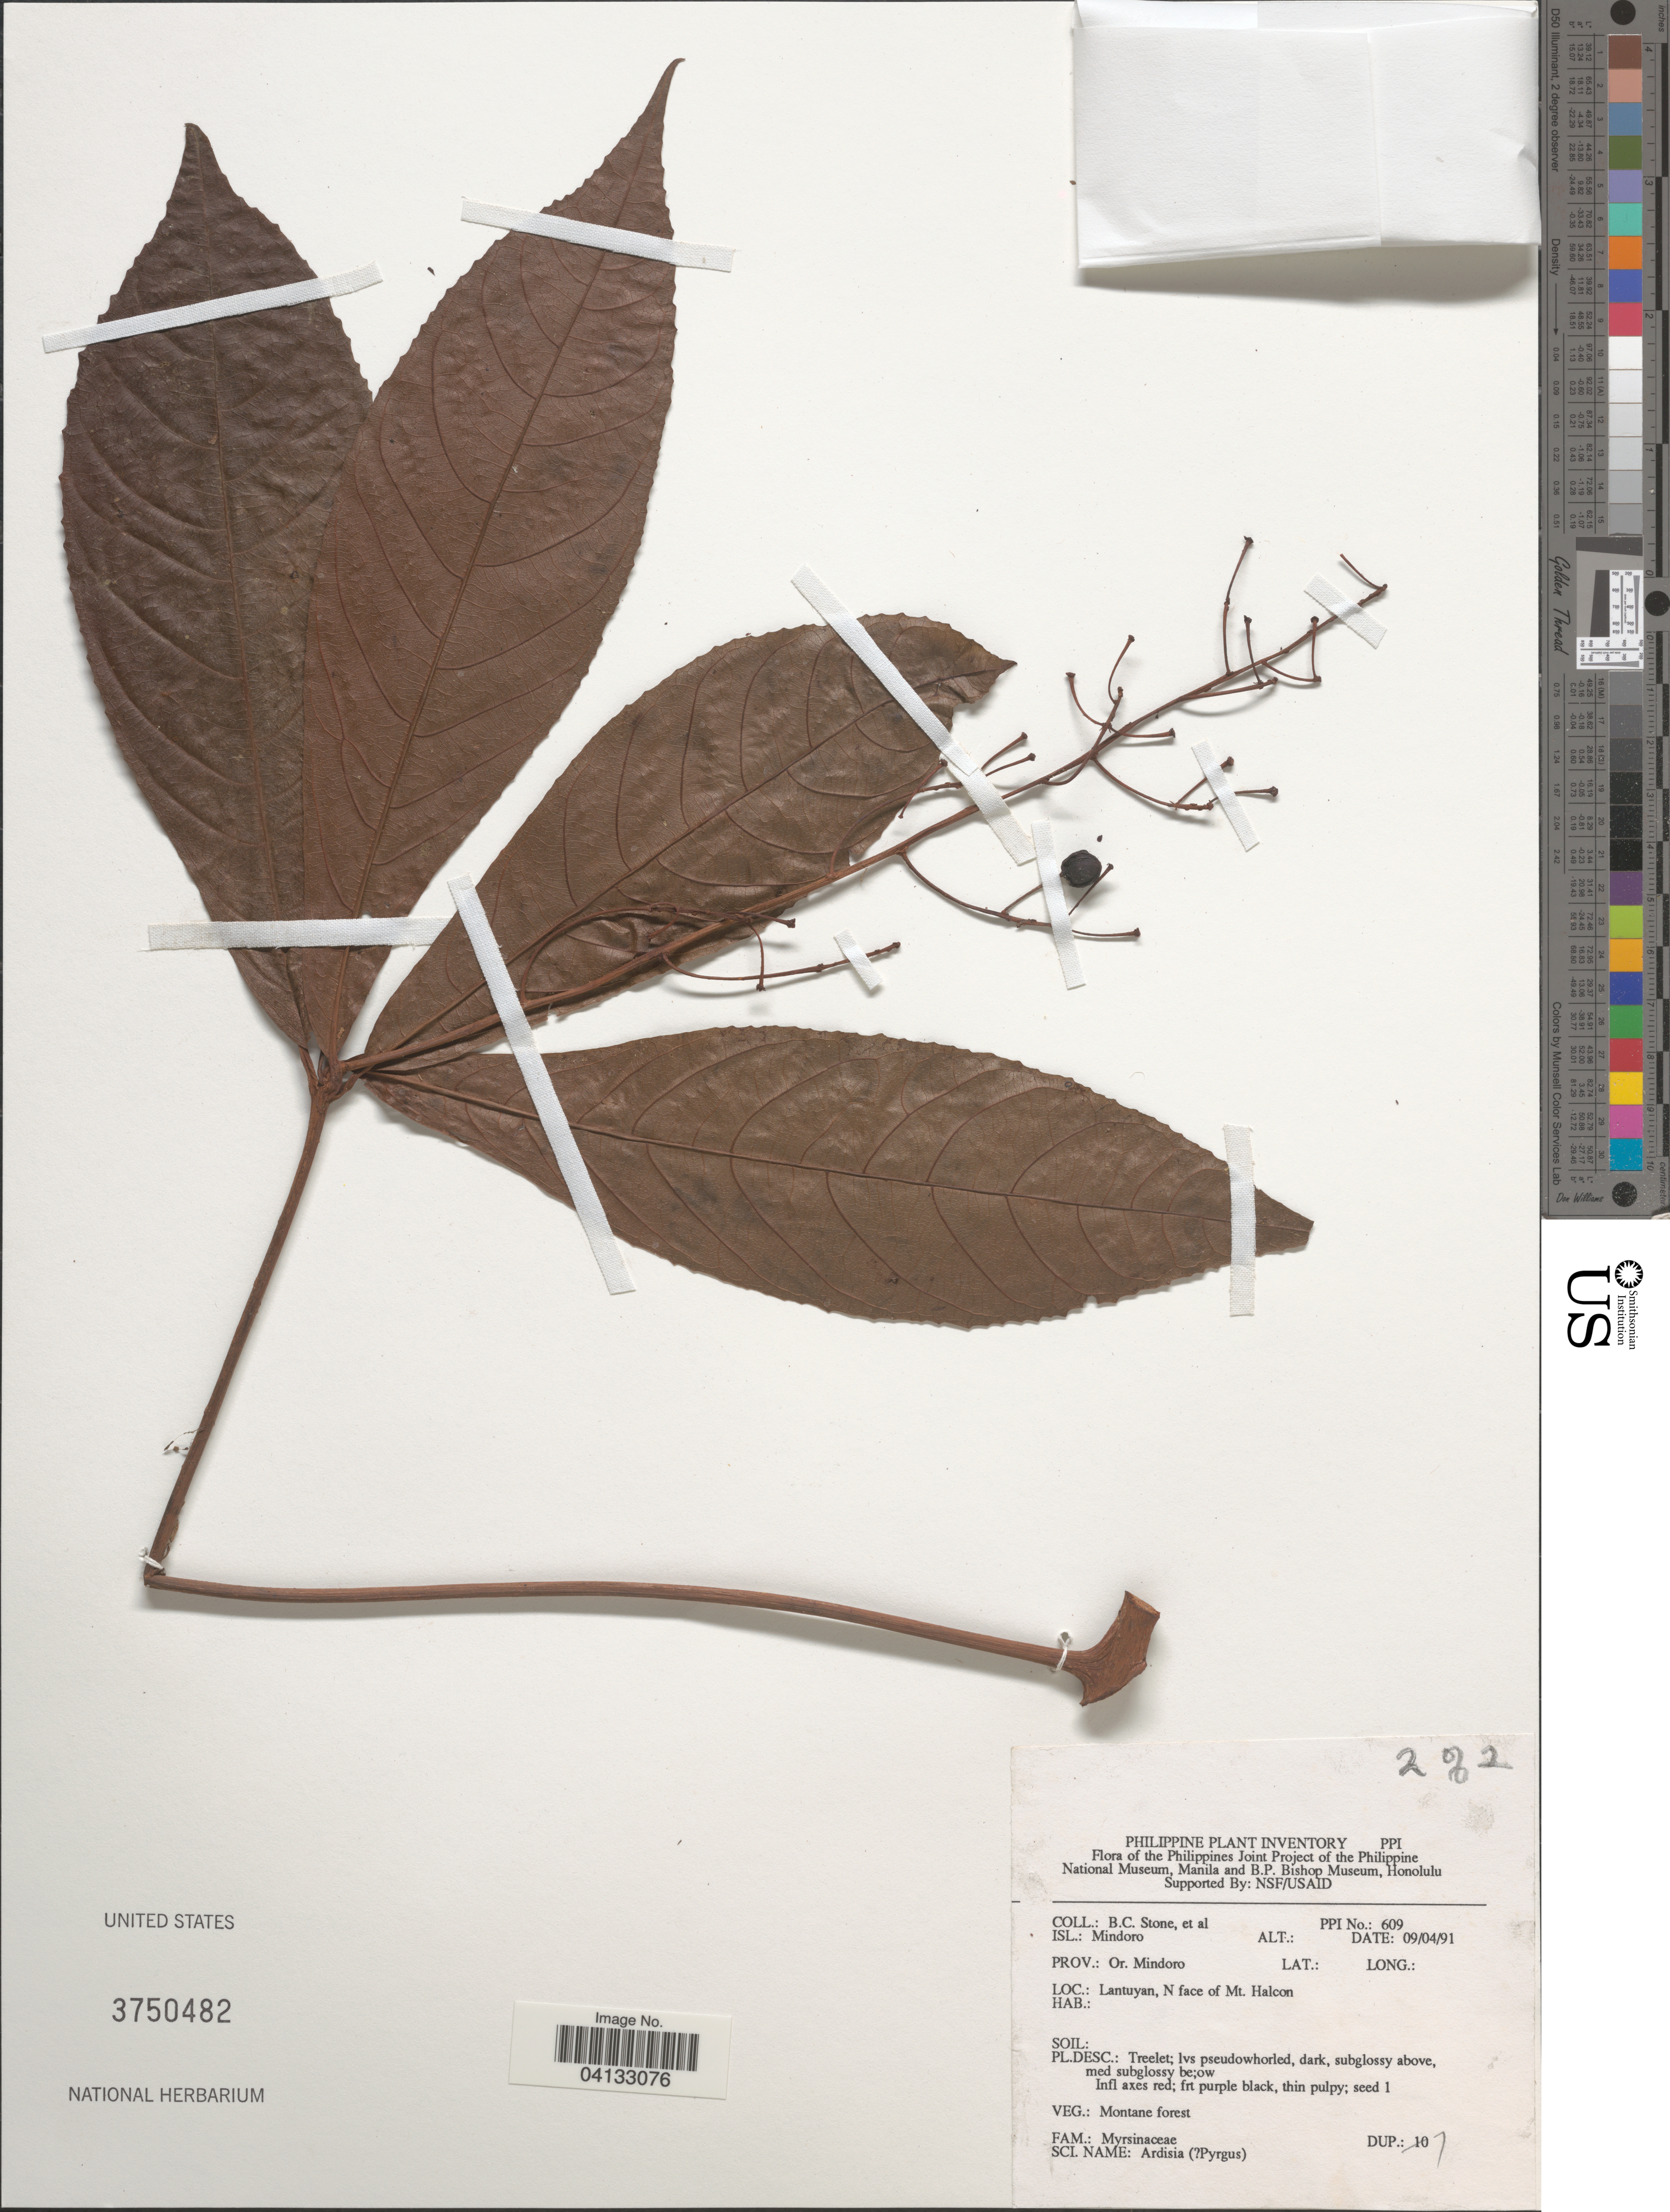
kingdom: Plantae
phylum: Tracheophyta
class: Magnoliopsida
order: Ericales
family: Primulaceae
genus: Ardisia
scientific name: Ardisia sp.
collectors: B. C. Stone & et al.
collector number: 609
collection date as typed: Transcribed d/m/y: 9/4/91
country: Philippines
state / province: Mimaropa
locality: Isl.: Mindoro. Prov.: Or. Mindoro. Lantuyan, N face of Mt. Halcon.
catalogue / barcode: US 3750482